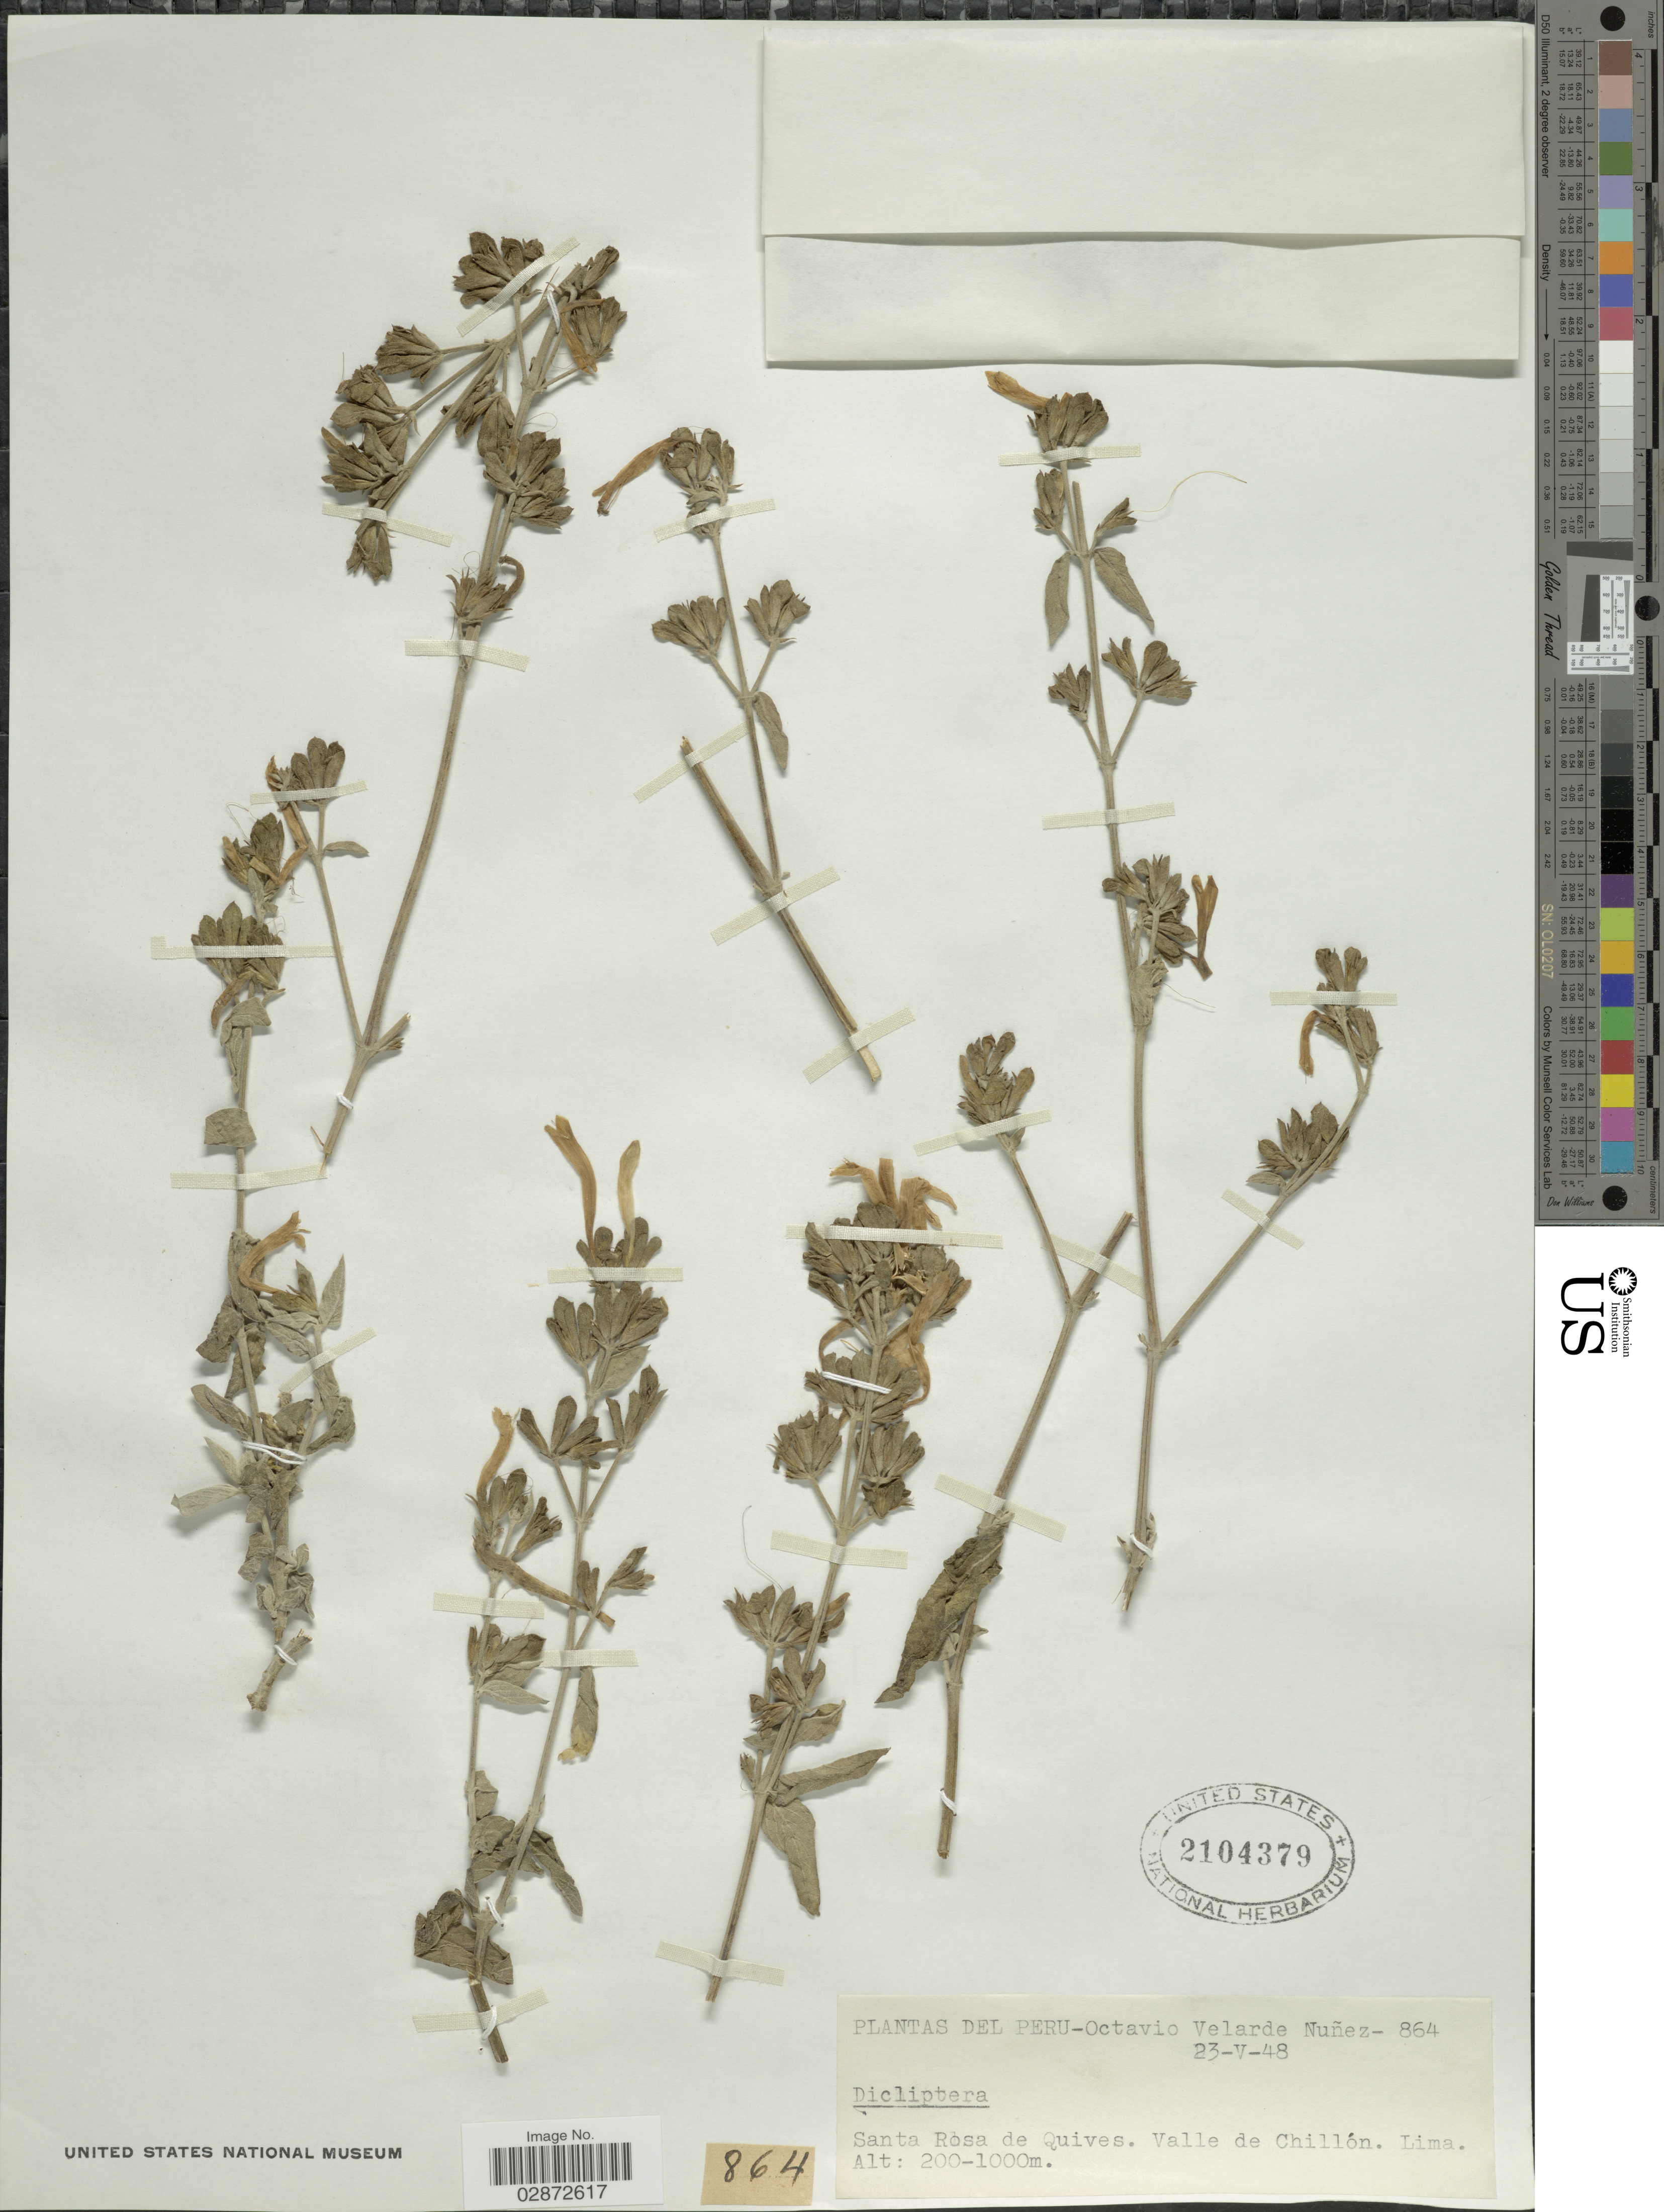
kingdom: Plantae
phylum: Tracheophyta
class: Magnoliopsida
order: Lamiales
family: Acanthaceae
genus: Dicliptera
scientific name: Dicliptera tomentosa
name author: (Vahl) Nees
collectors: O. Nuñez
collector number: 864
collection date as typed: Transcribed d/m/y: 23/5/48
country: Peru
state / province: Lima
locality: Santa Rosa de Quives. Valle de Chillón. Lima.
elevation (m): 200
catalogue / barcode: US 2104379